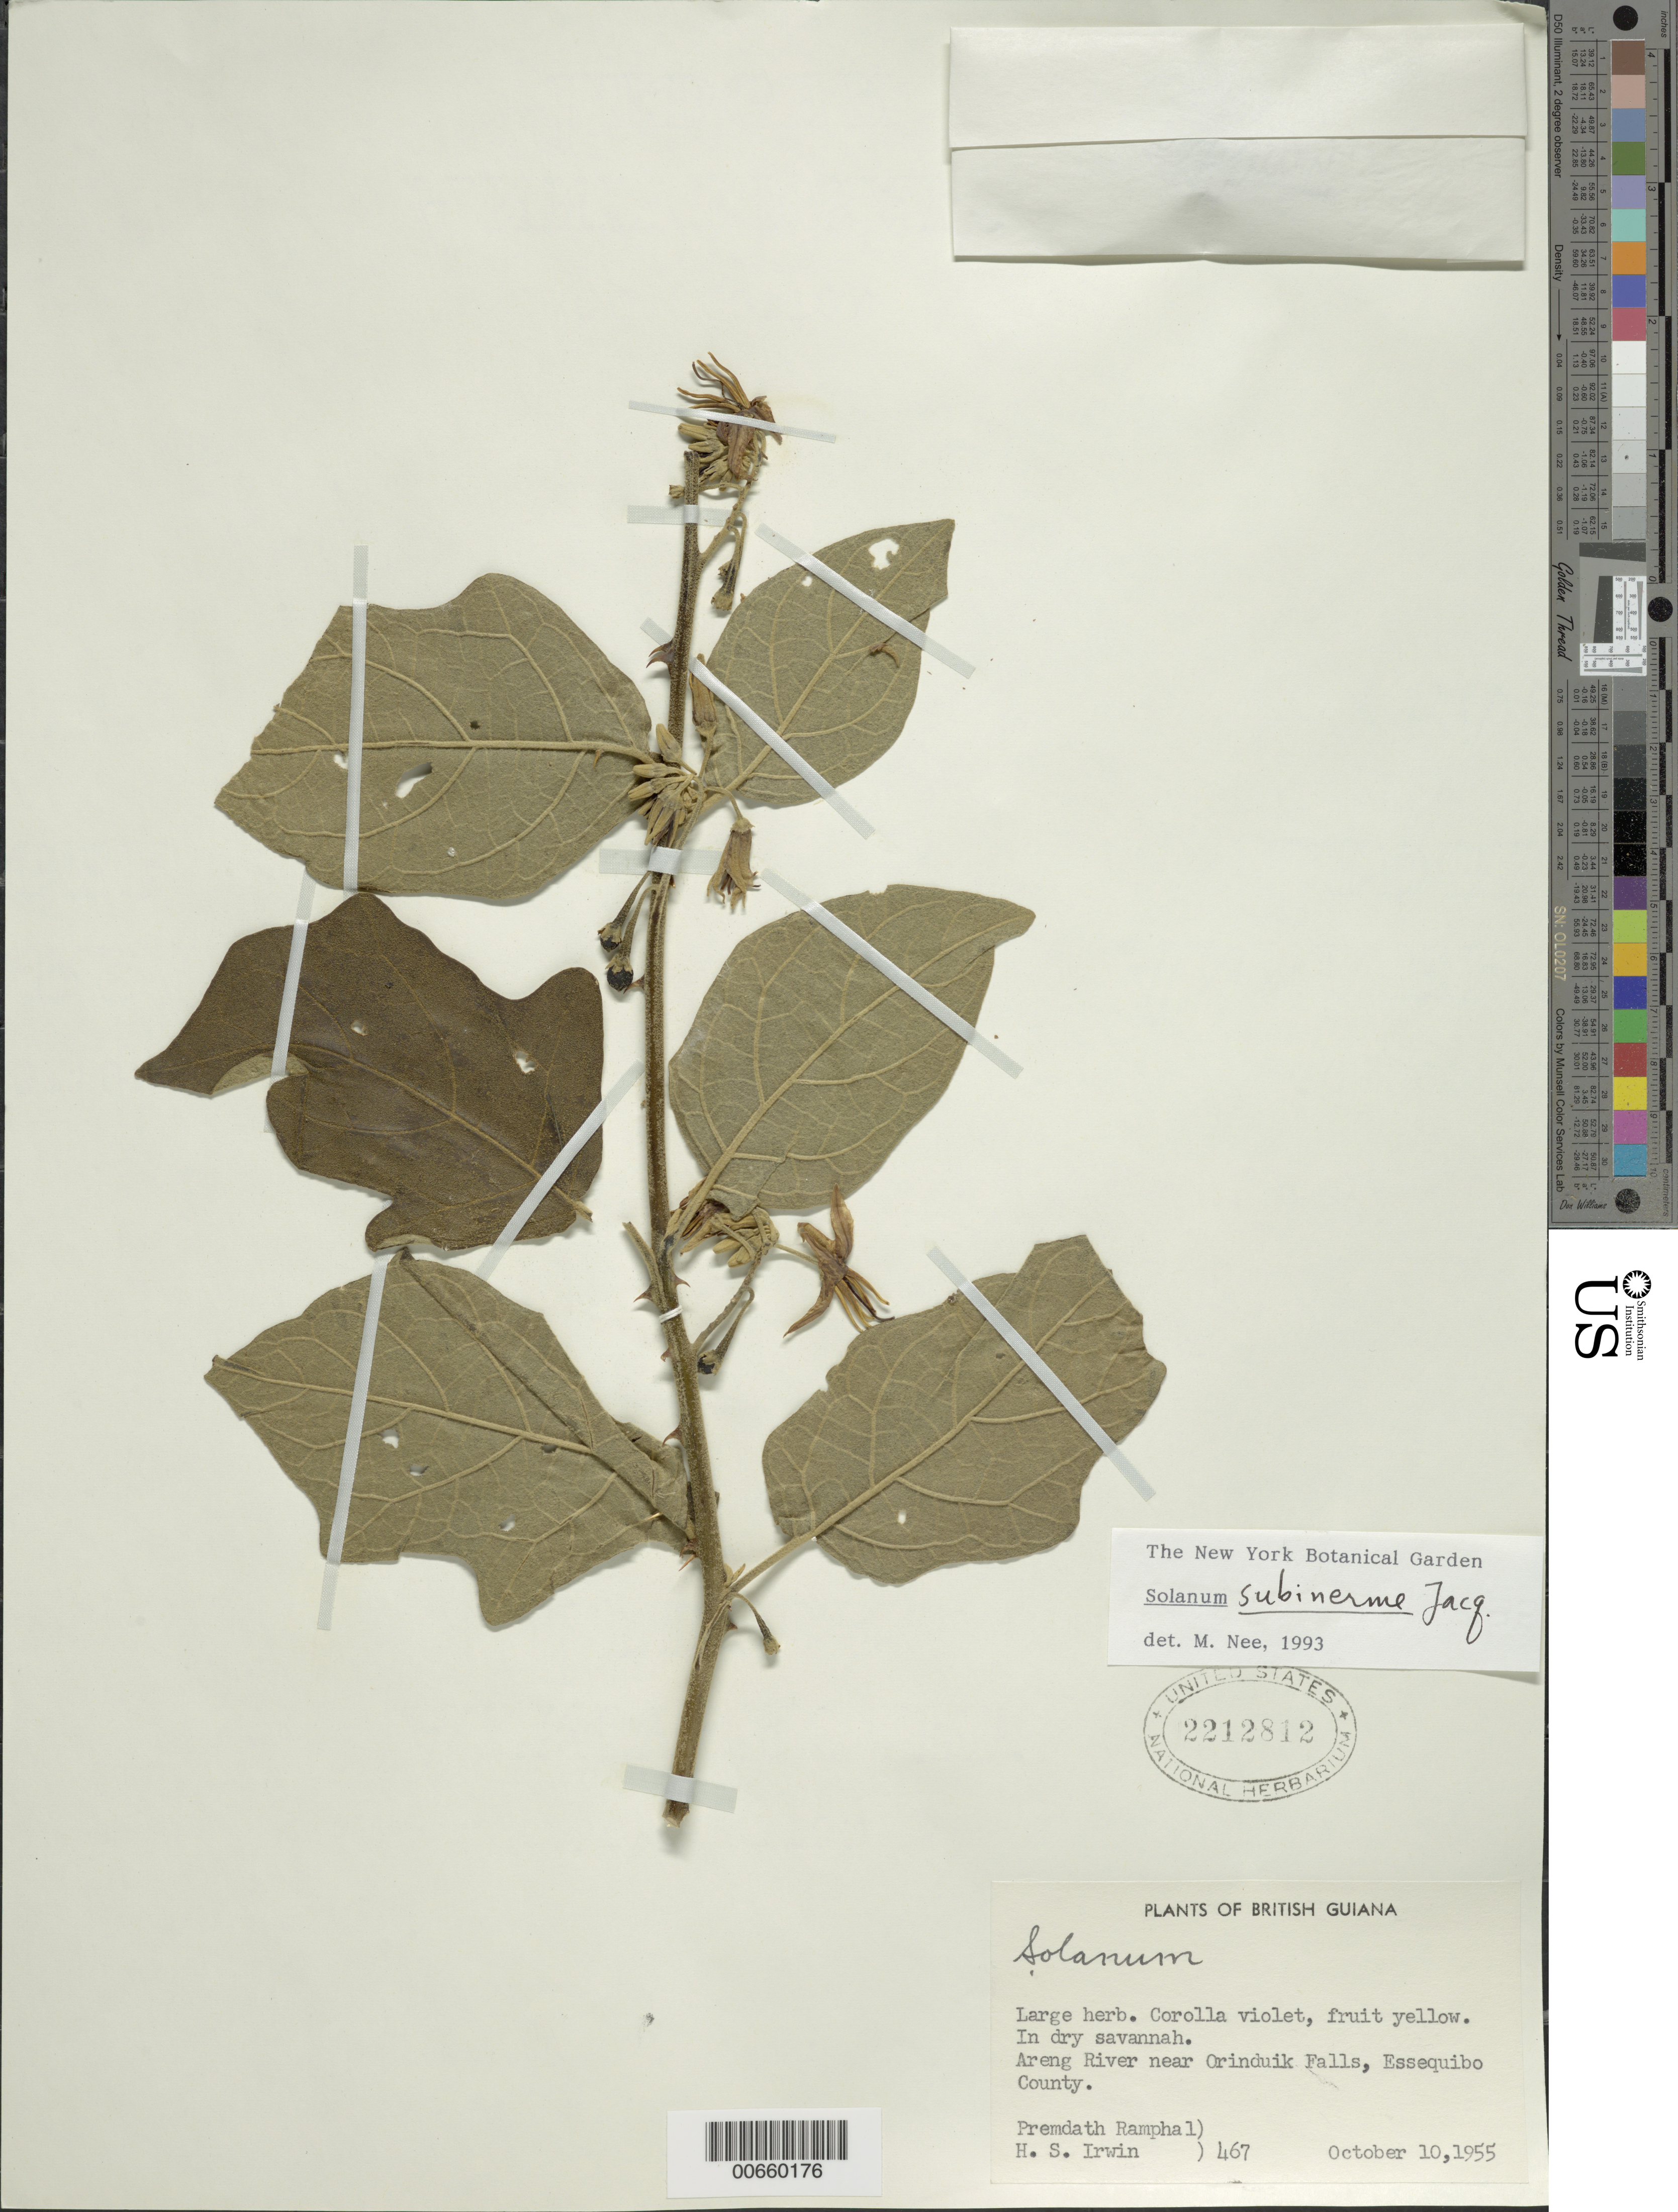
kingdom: Plantae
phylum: Tracheophyta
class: Magnoliopsida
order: Solanales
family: Solanaceae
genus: Solanum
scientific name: Solanum subinerme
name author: Jacq.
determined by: Nee, Michael H.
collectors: H. Irwin & P. Ramphal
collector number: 467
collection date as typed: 10 Oct 1955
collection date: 1955-10-10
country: Guyana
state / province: Potaro-Siparuni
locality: Ireng R., Orinduik Falls, Essequibo County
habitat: Dry savanna.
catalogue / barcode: US 2212812